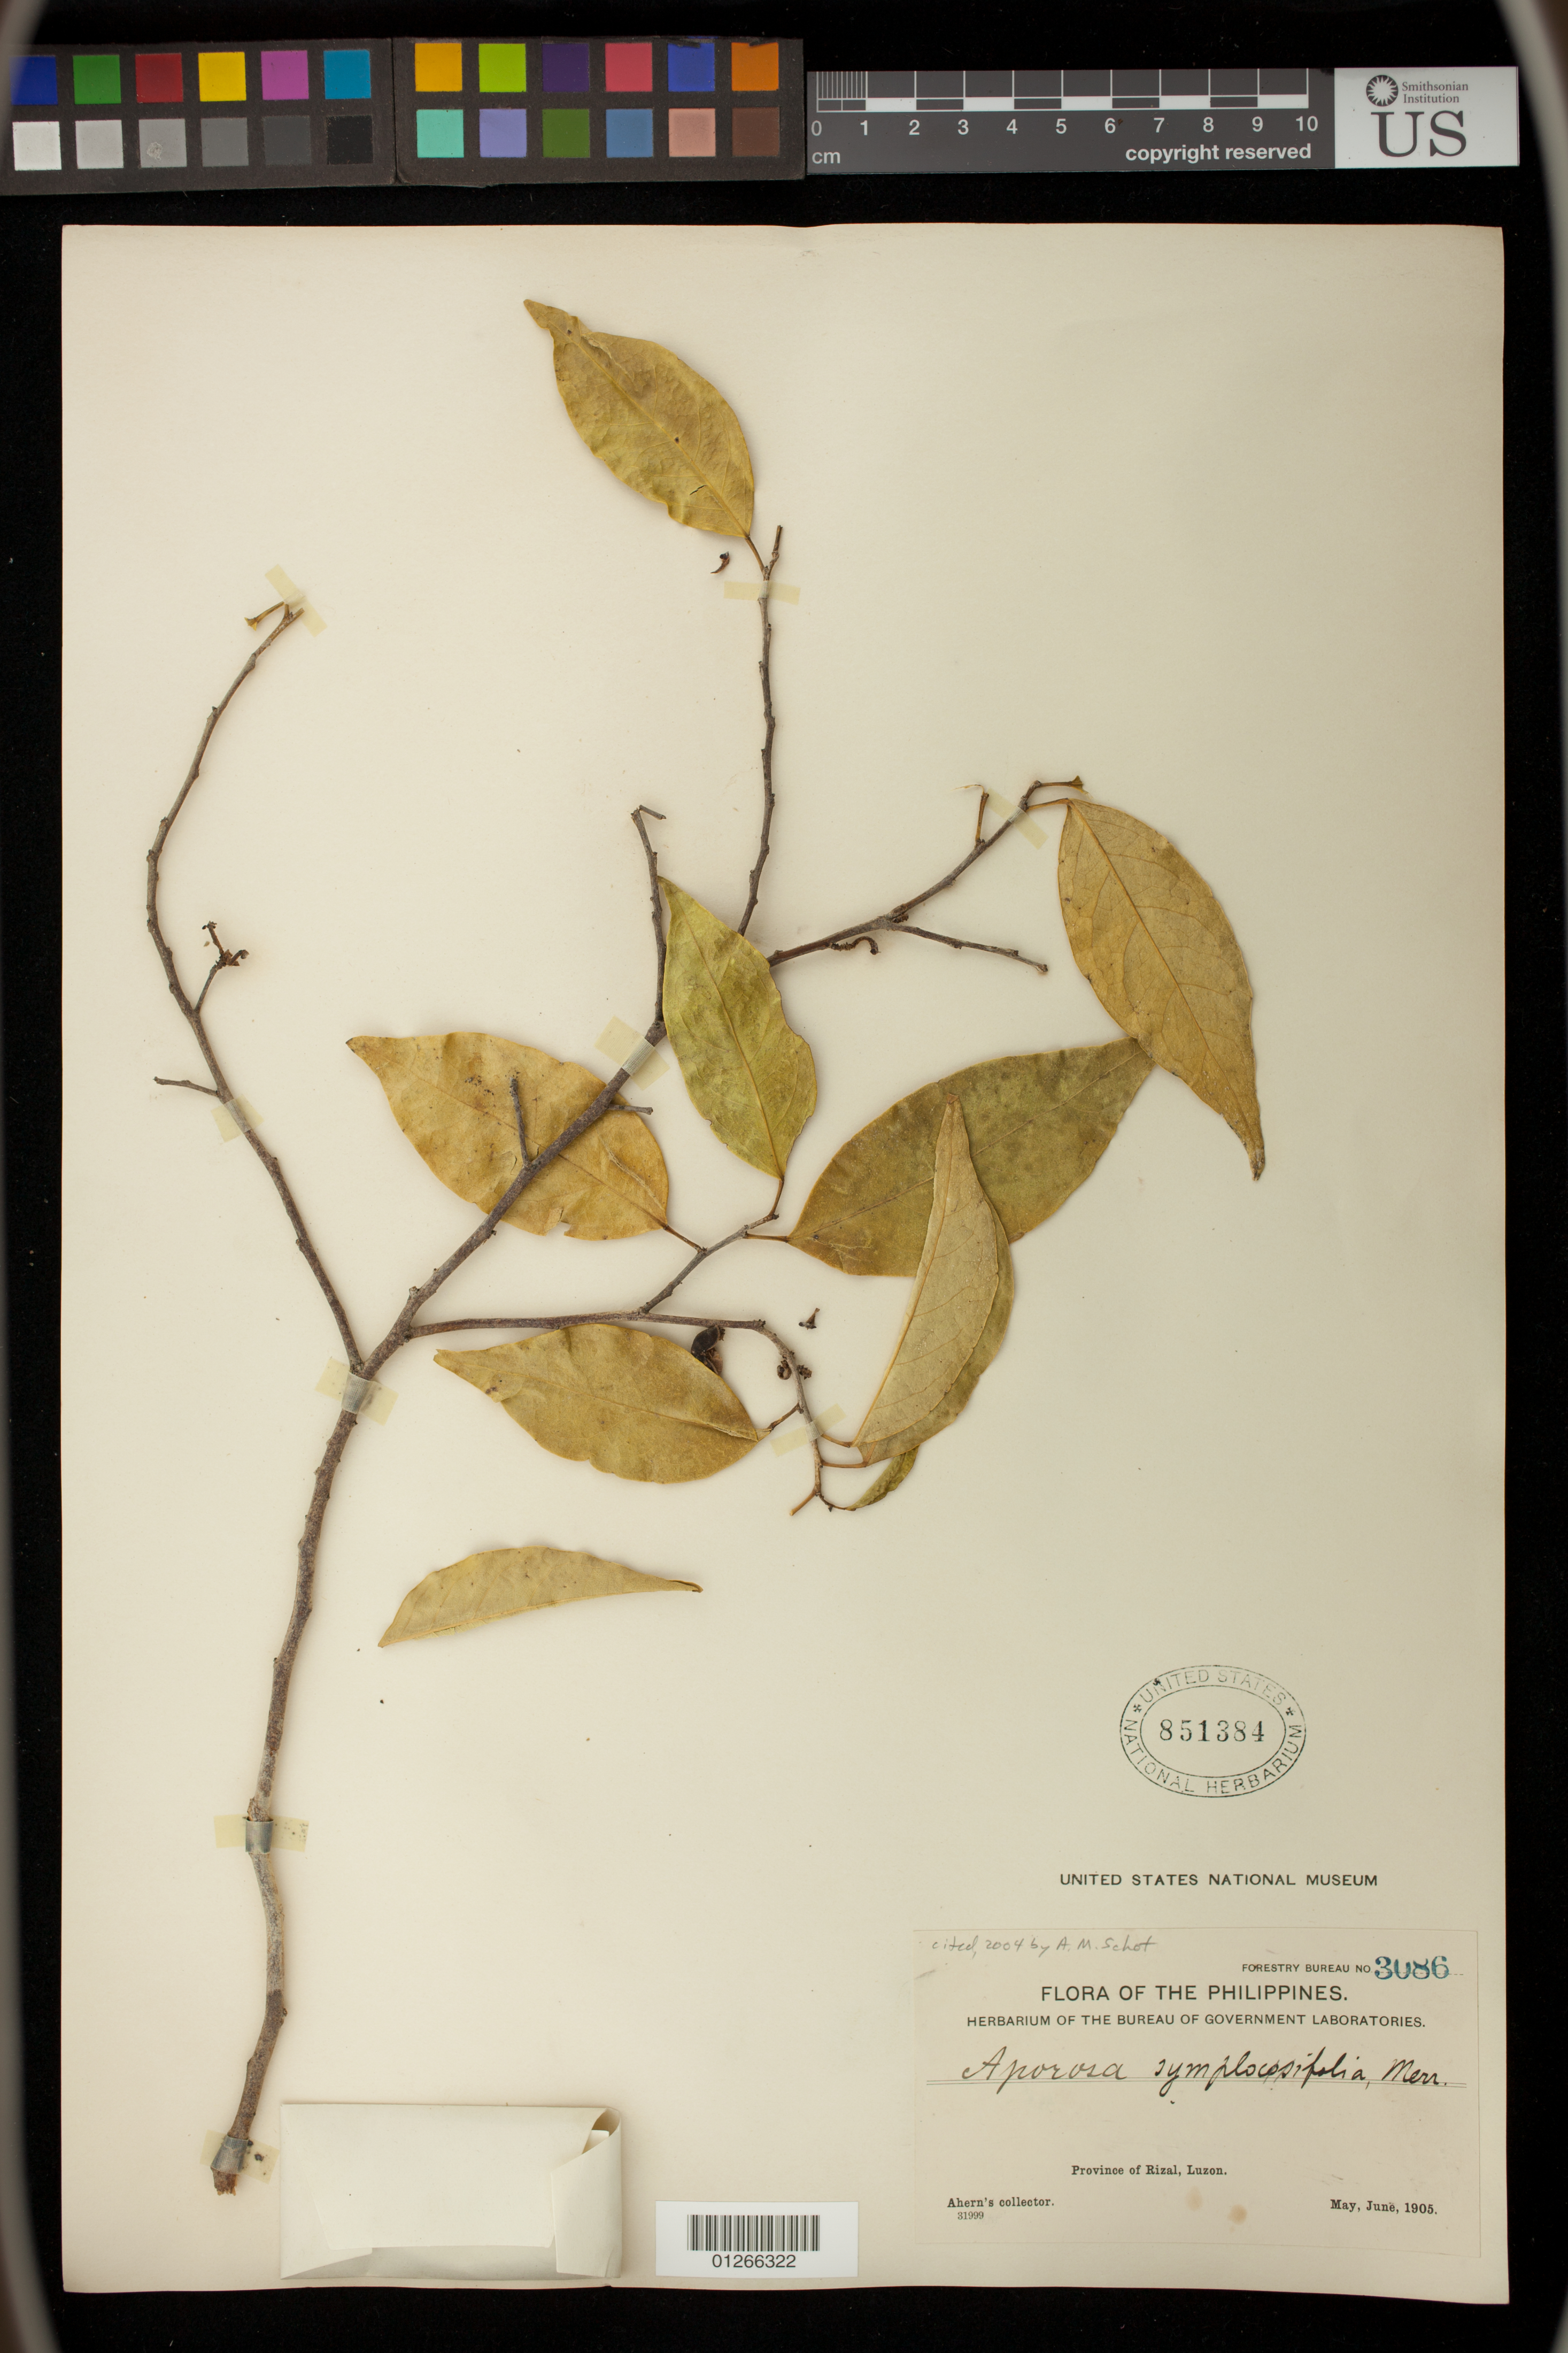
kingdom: Plantae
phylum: Tracheophyta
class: Magnoliopsida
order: Malpighiales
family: Phyllanthaceae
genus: Aporosa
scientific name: Aporosa symplocifolia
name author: Merr.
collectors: Ahern's collector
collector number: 3086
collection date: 1905-05/1905-06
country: Philippines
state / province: Calabarzon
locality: Province of Rizal, Luzon